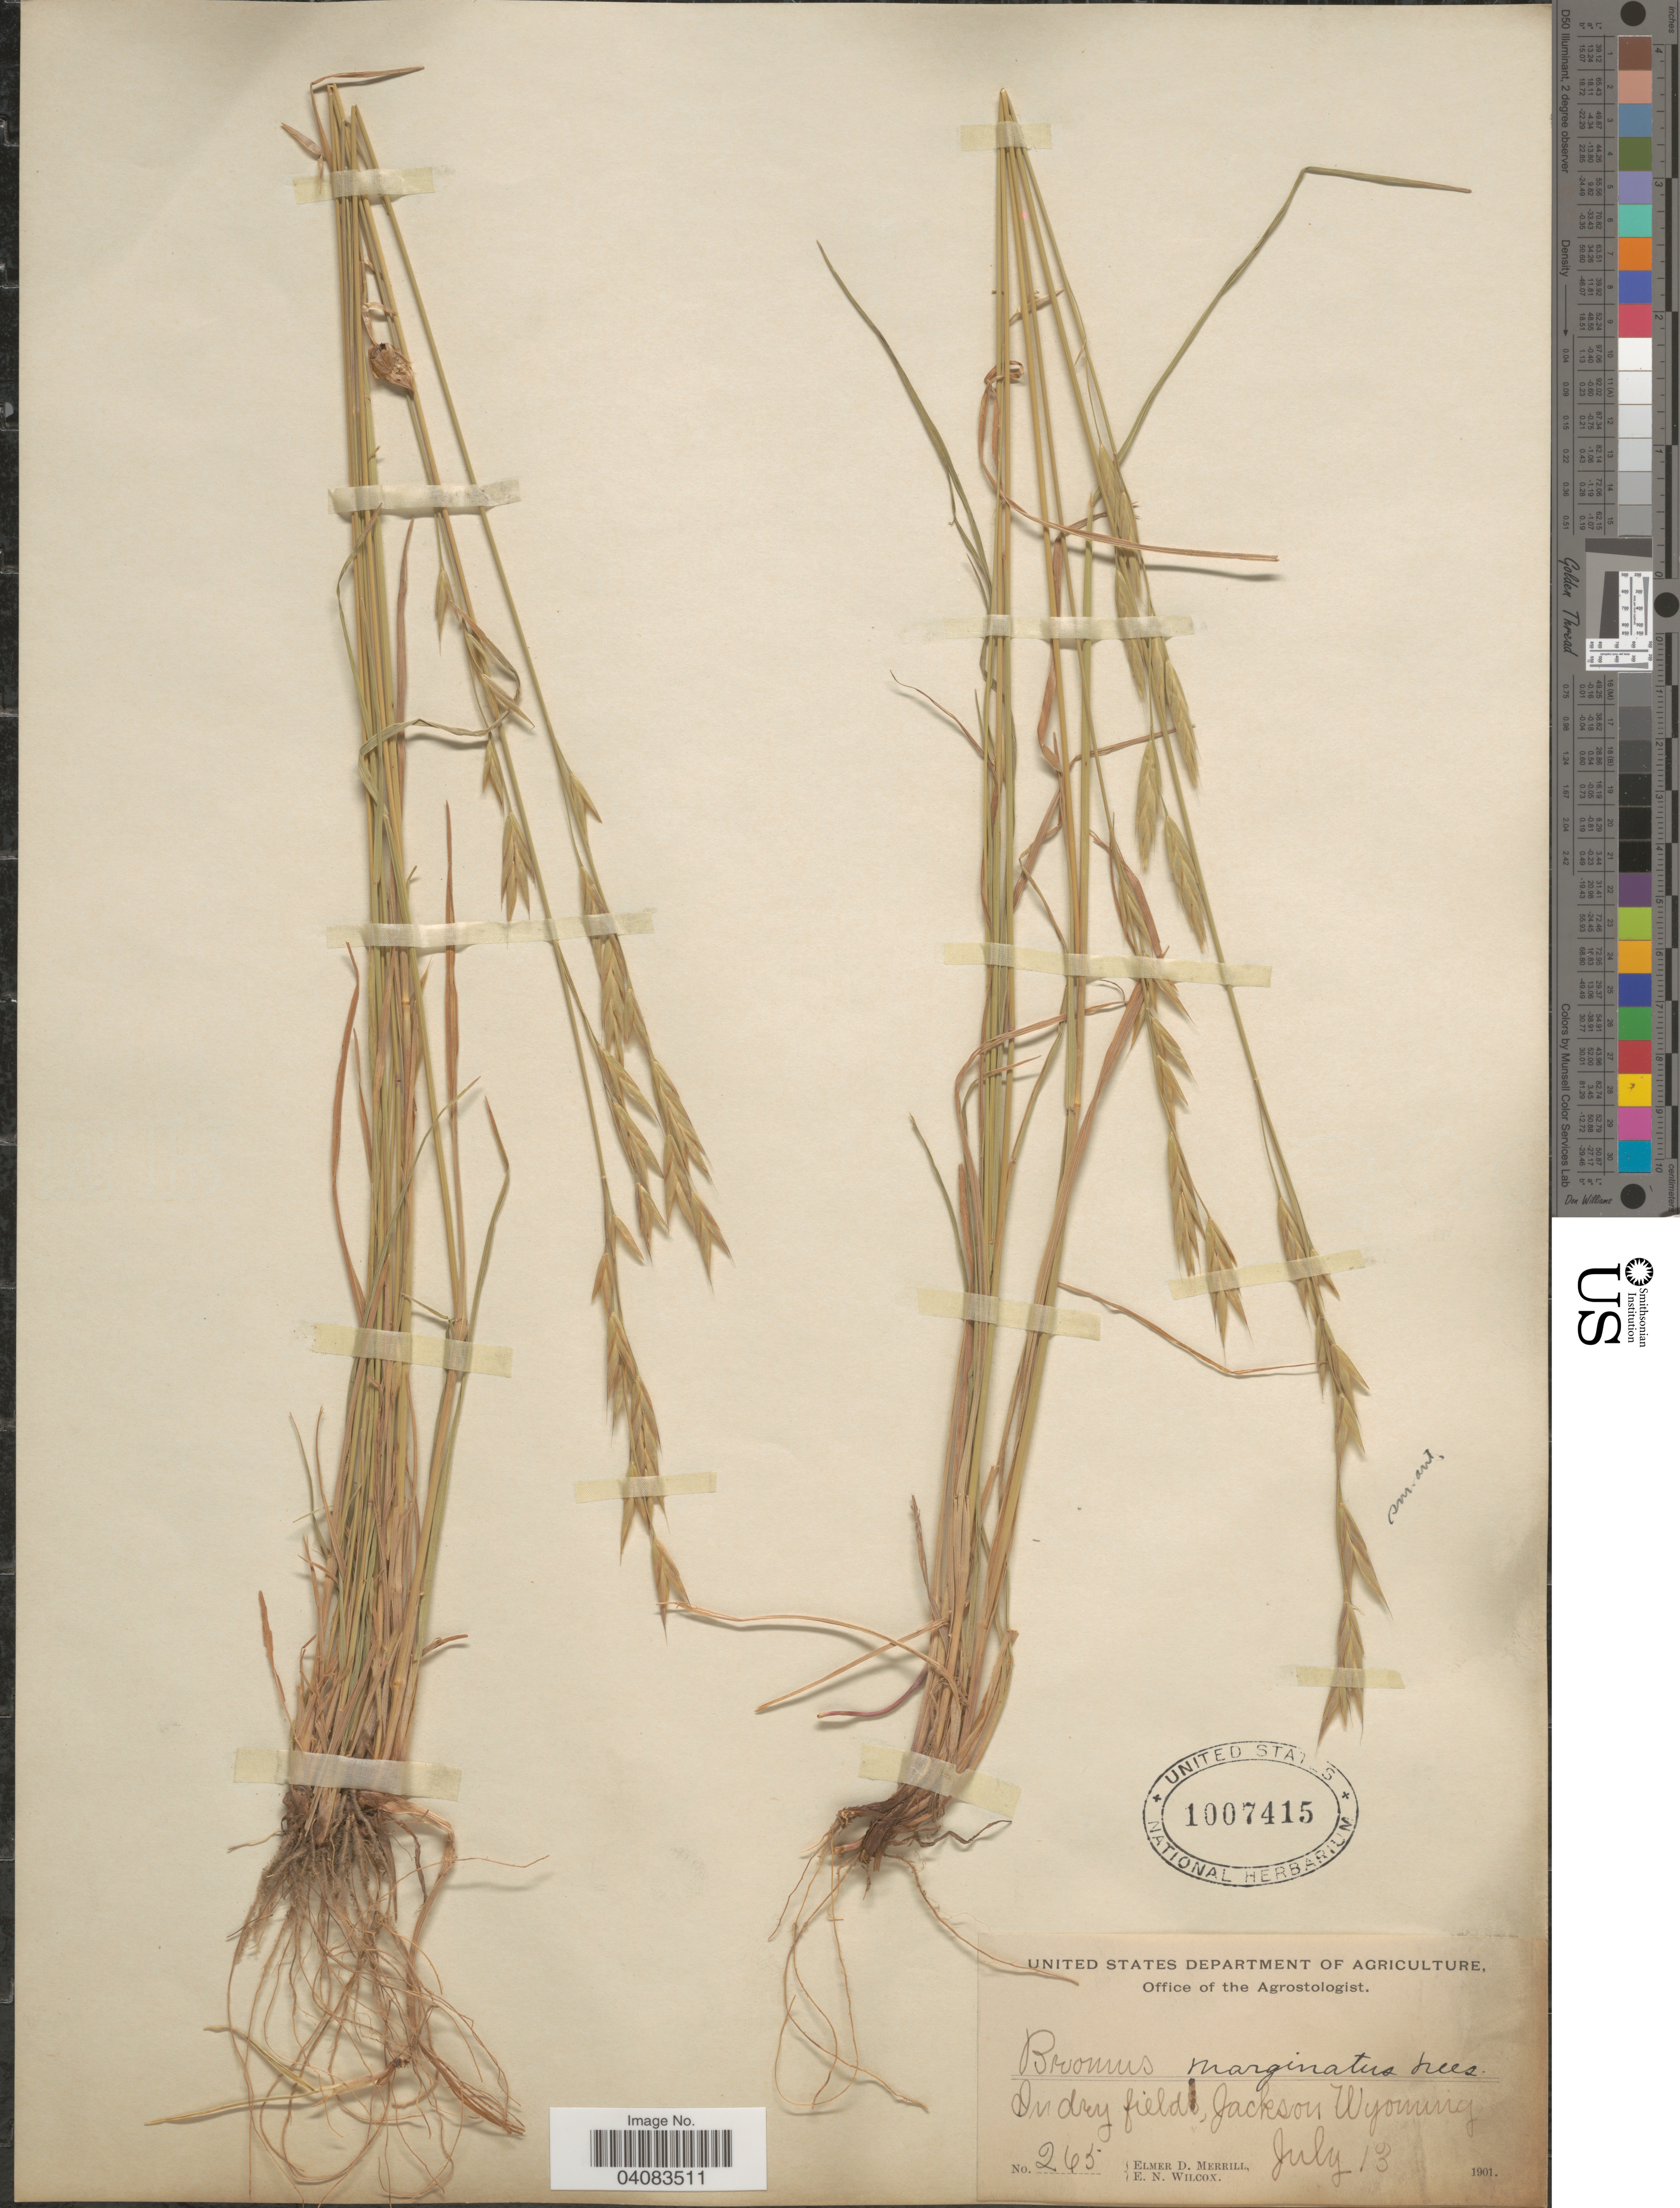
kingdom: Plantae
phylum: Tracheophyta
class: Liliopsida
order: Poales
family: Poaceae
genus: Bromus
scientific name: Bromus marginatus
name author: Nees ex Steud.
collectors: E. D. Merrill & E. Wilcox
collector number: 265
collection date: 1901-07-13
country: United States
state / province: Wyoming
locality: In dry field, Jackson.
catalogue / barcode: US 1007415